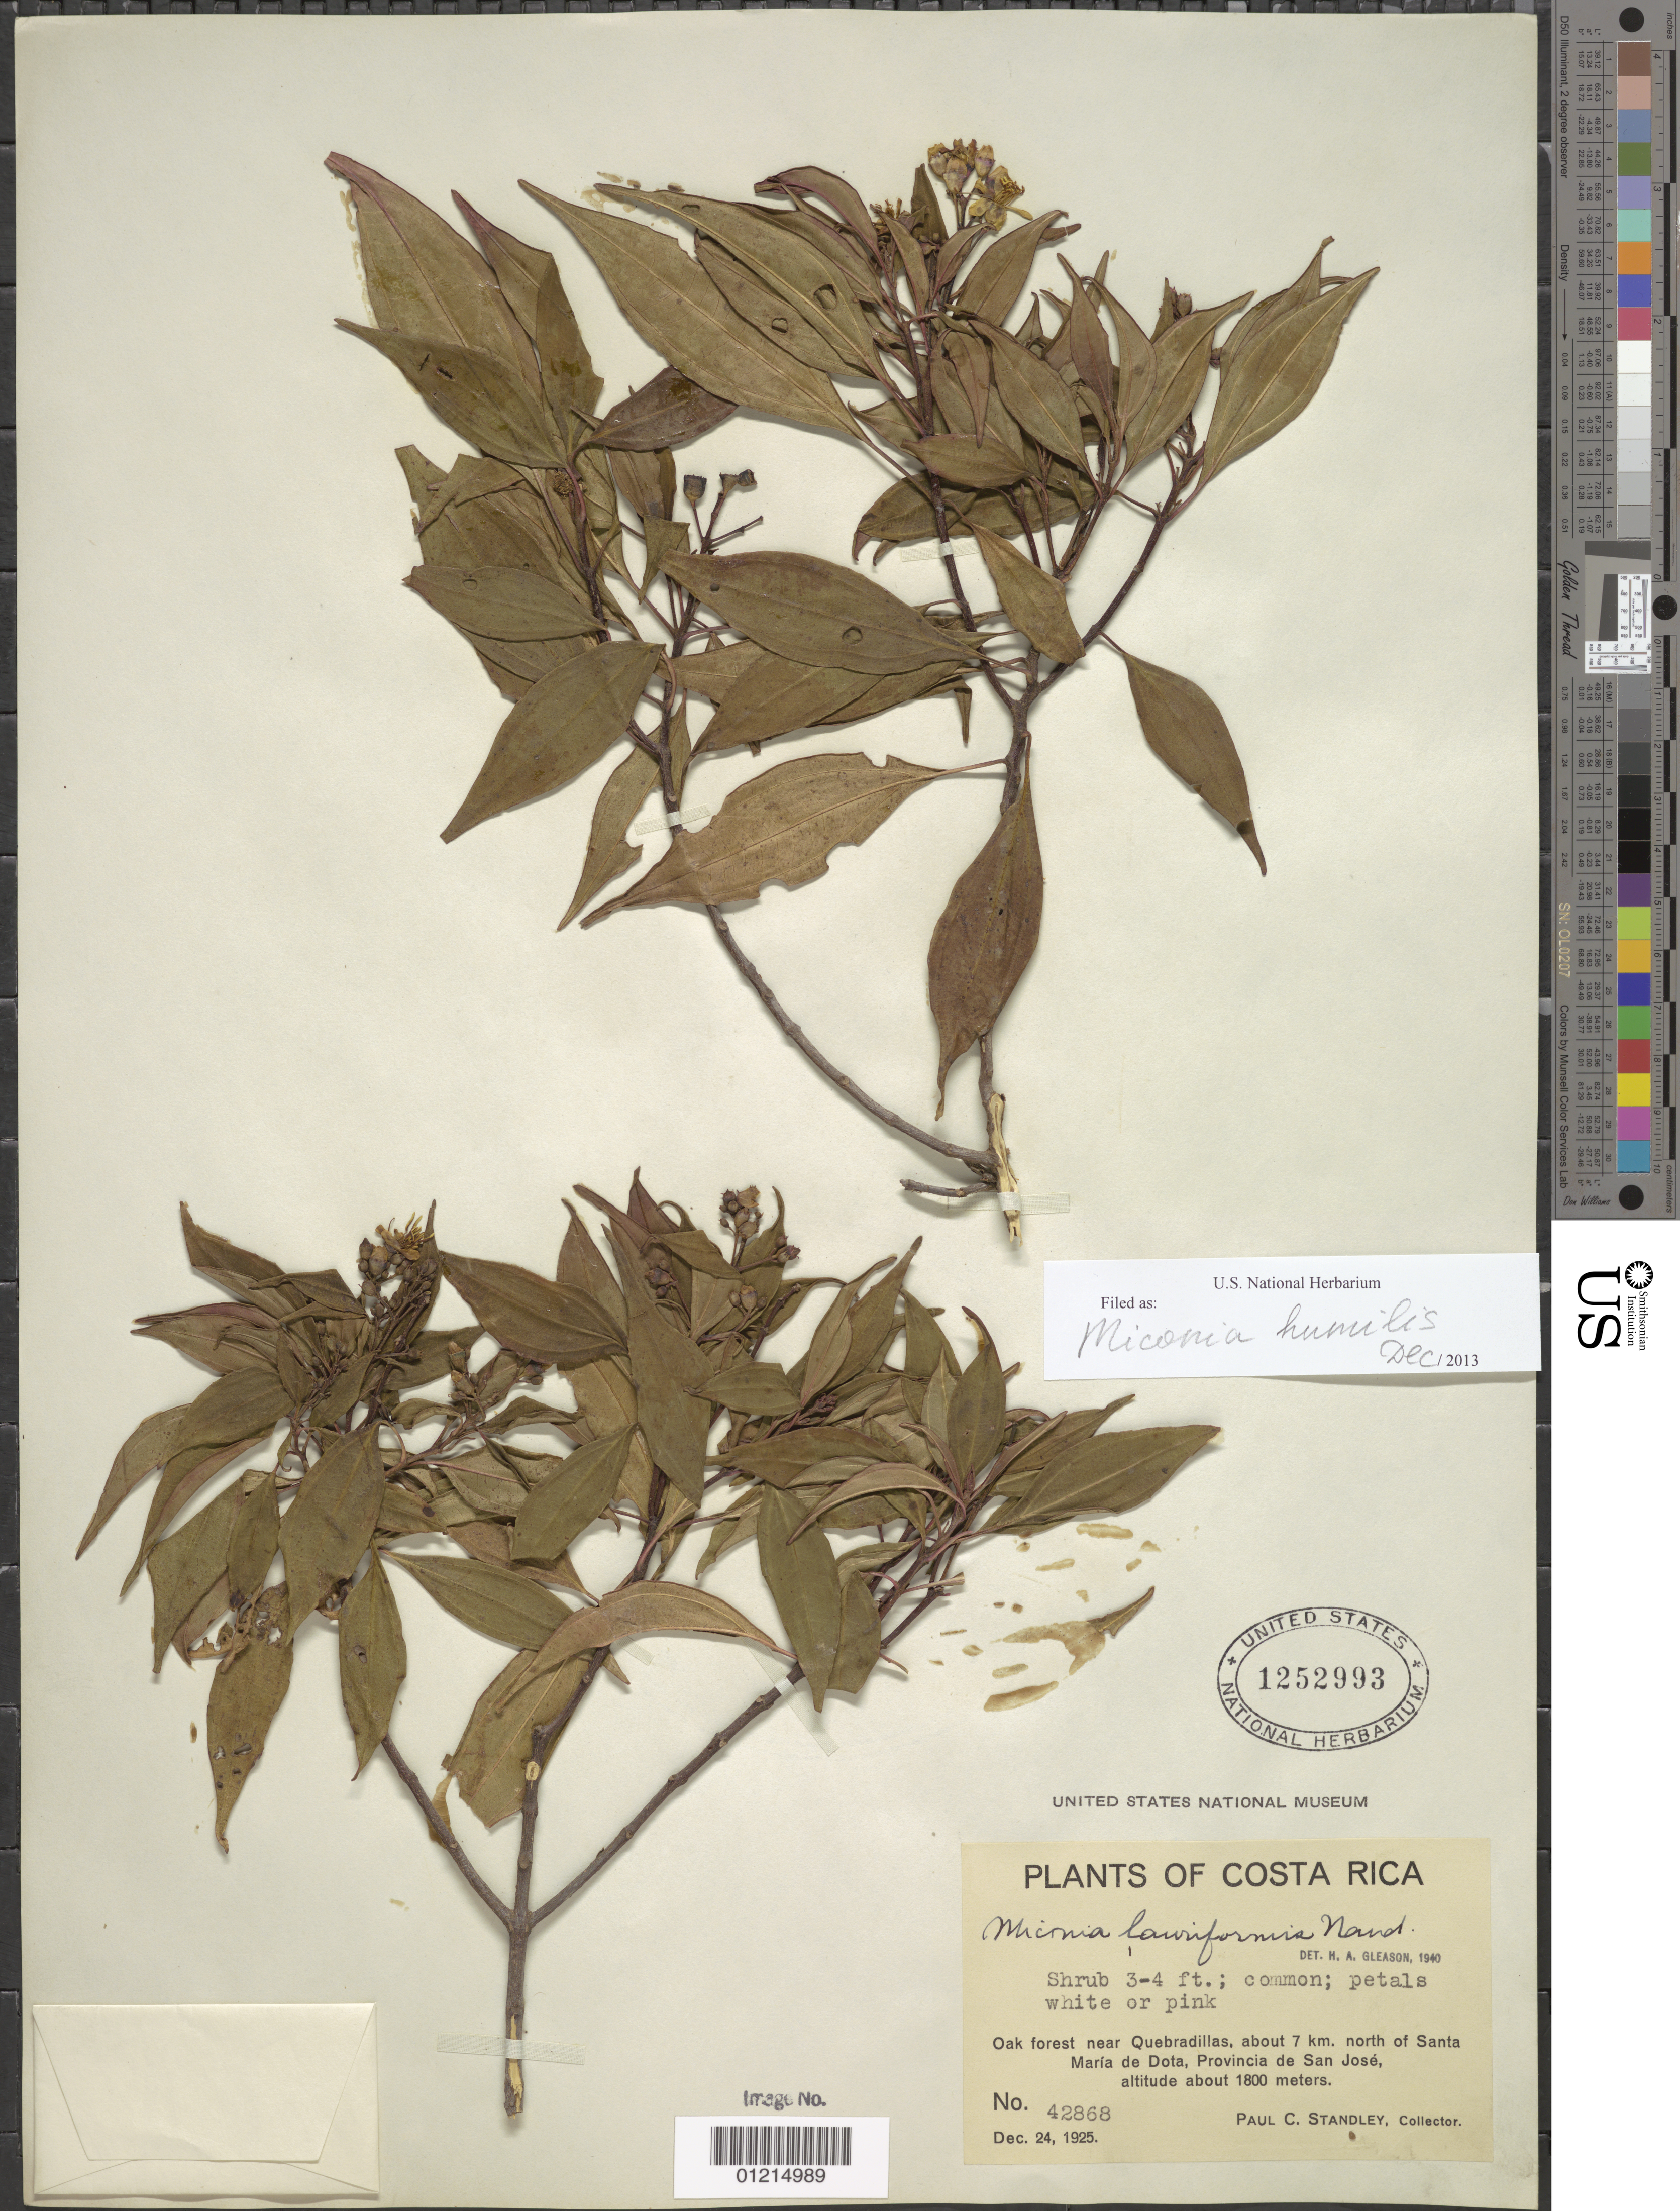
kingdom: Plantae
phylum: Tracheophyta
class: Magnoliopsida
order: Myrtales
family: Melastomataceae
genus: Miconia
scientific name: Miconia humilis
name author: Cogn.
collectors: P. C. Standley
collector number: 42868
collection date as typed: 24 Dec 1925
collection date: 1925-12-24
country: Costa Rica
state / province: San José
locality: Near Quebradillas, about 7 km N of Santa Maria de Dota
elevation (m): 1800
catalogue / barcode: US 1252993